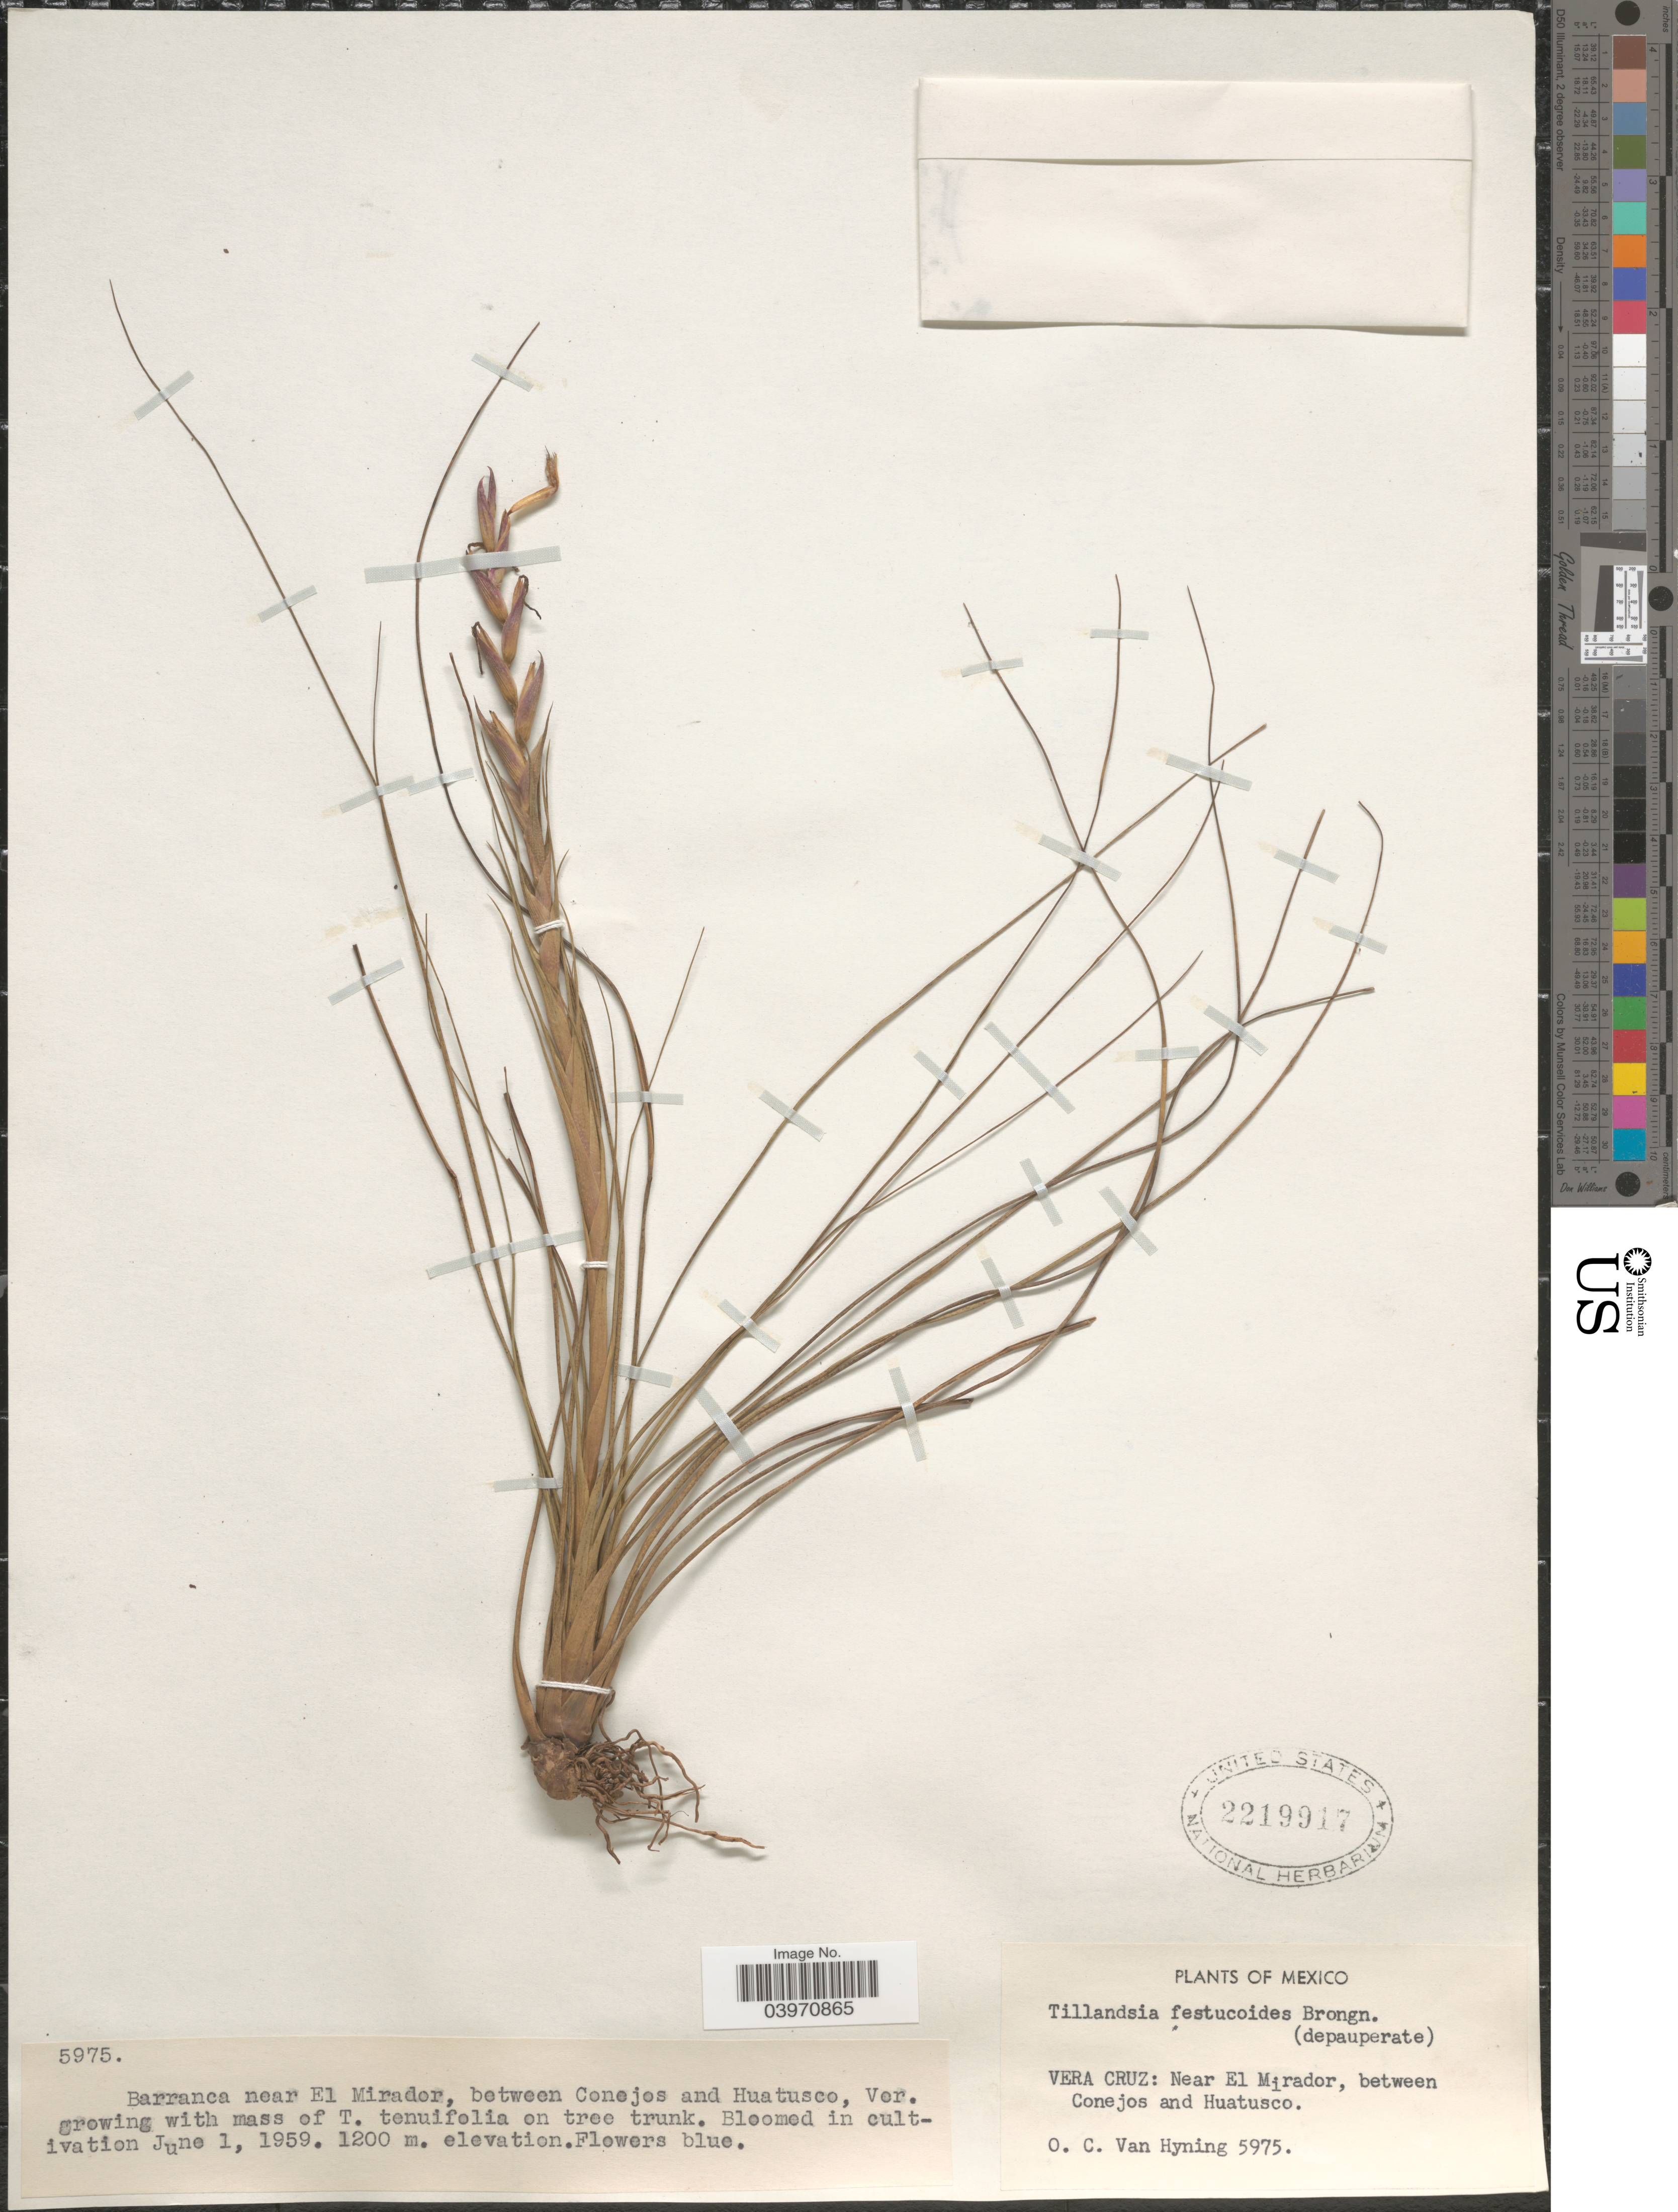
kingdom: Plantae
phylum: Tracheophyta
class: Liliopsida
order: Poales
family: Bromeliaceae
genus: Tillandsia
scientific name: Tillandsia festucoides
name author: Brongn. ex Mez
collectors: O. Van Hyning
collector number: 5975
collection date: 1959-06-01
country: Mexico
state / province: Veracruz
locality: Vera Cruz: Barranca near El Mirador, between Conejos and Huatusco.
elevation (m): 1200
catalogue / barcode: US 2219917